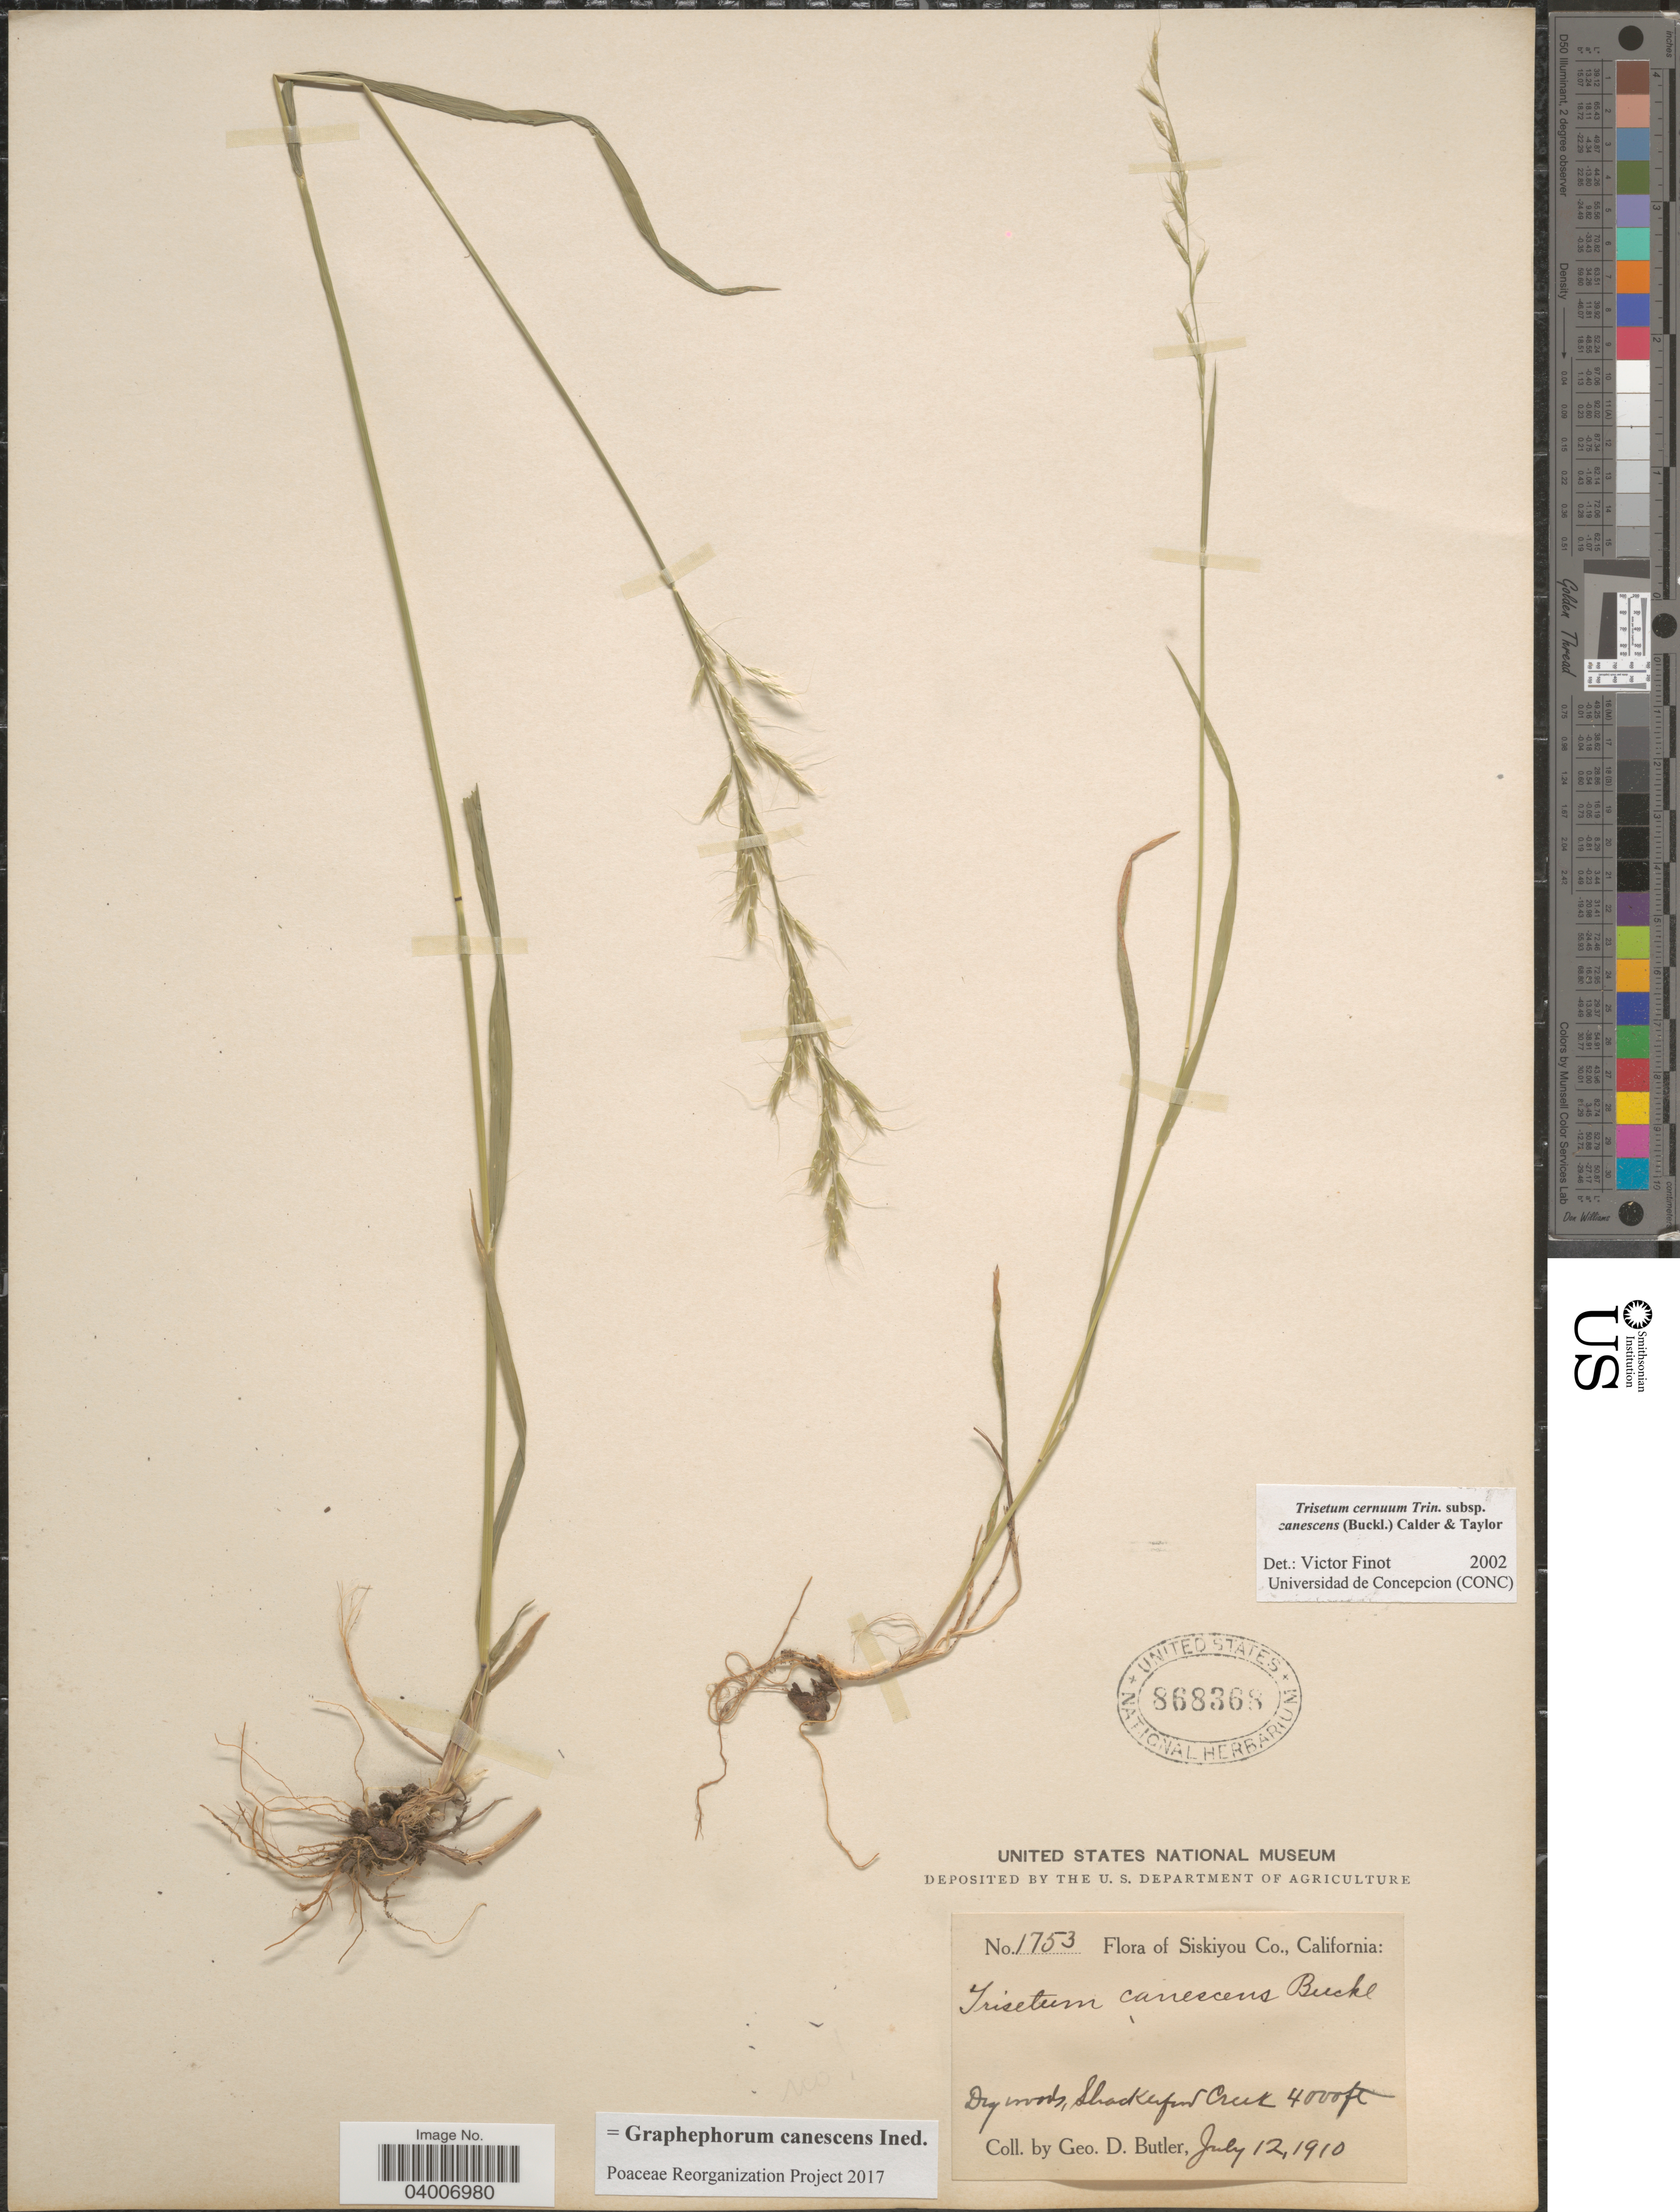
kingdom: Plantae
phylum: Tracheophyta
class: Liliopsida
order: Poales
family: Poaceae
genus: Graphephorum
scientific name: Graphephorum canescens ined.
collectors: G. D. Butler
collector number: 1753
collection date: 1910-07-12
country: United States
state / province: California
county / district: Siskiyou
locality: Siskiyou Co. Dry woods, Shackleford Creek.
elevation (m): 1219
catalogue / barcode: US 868368